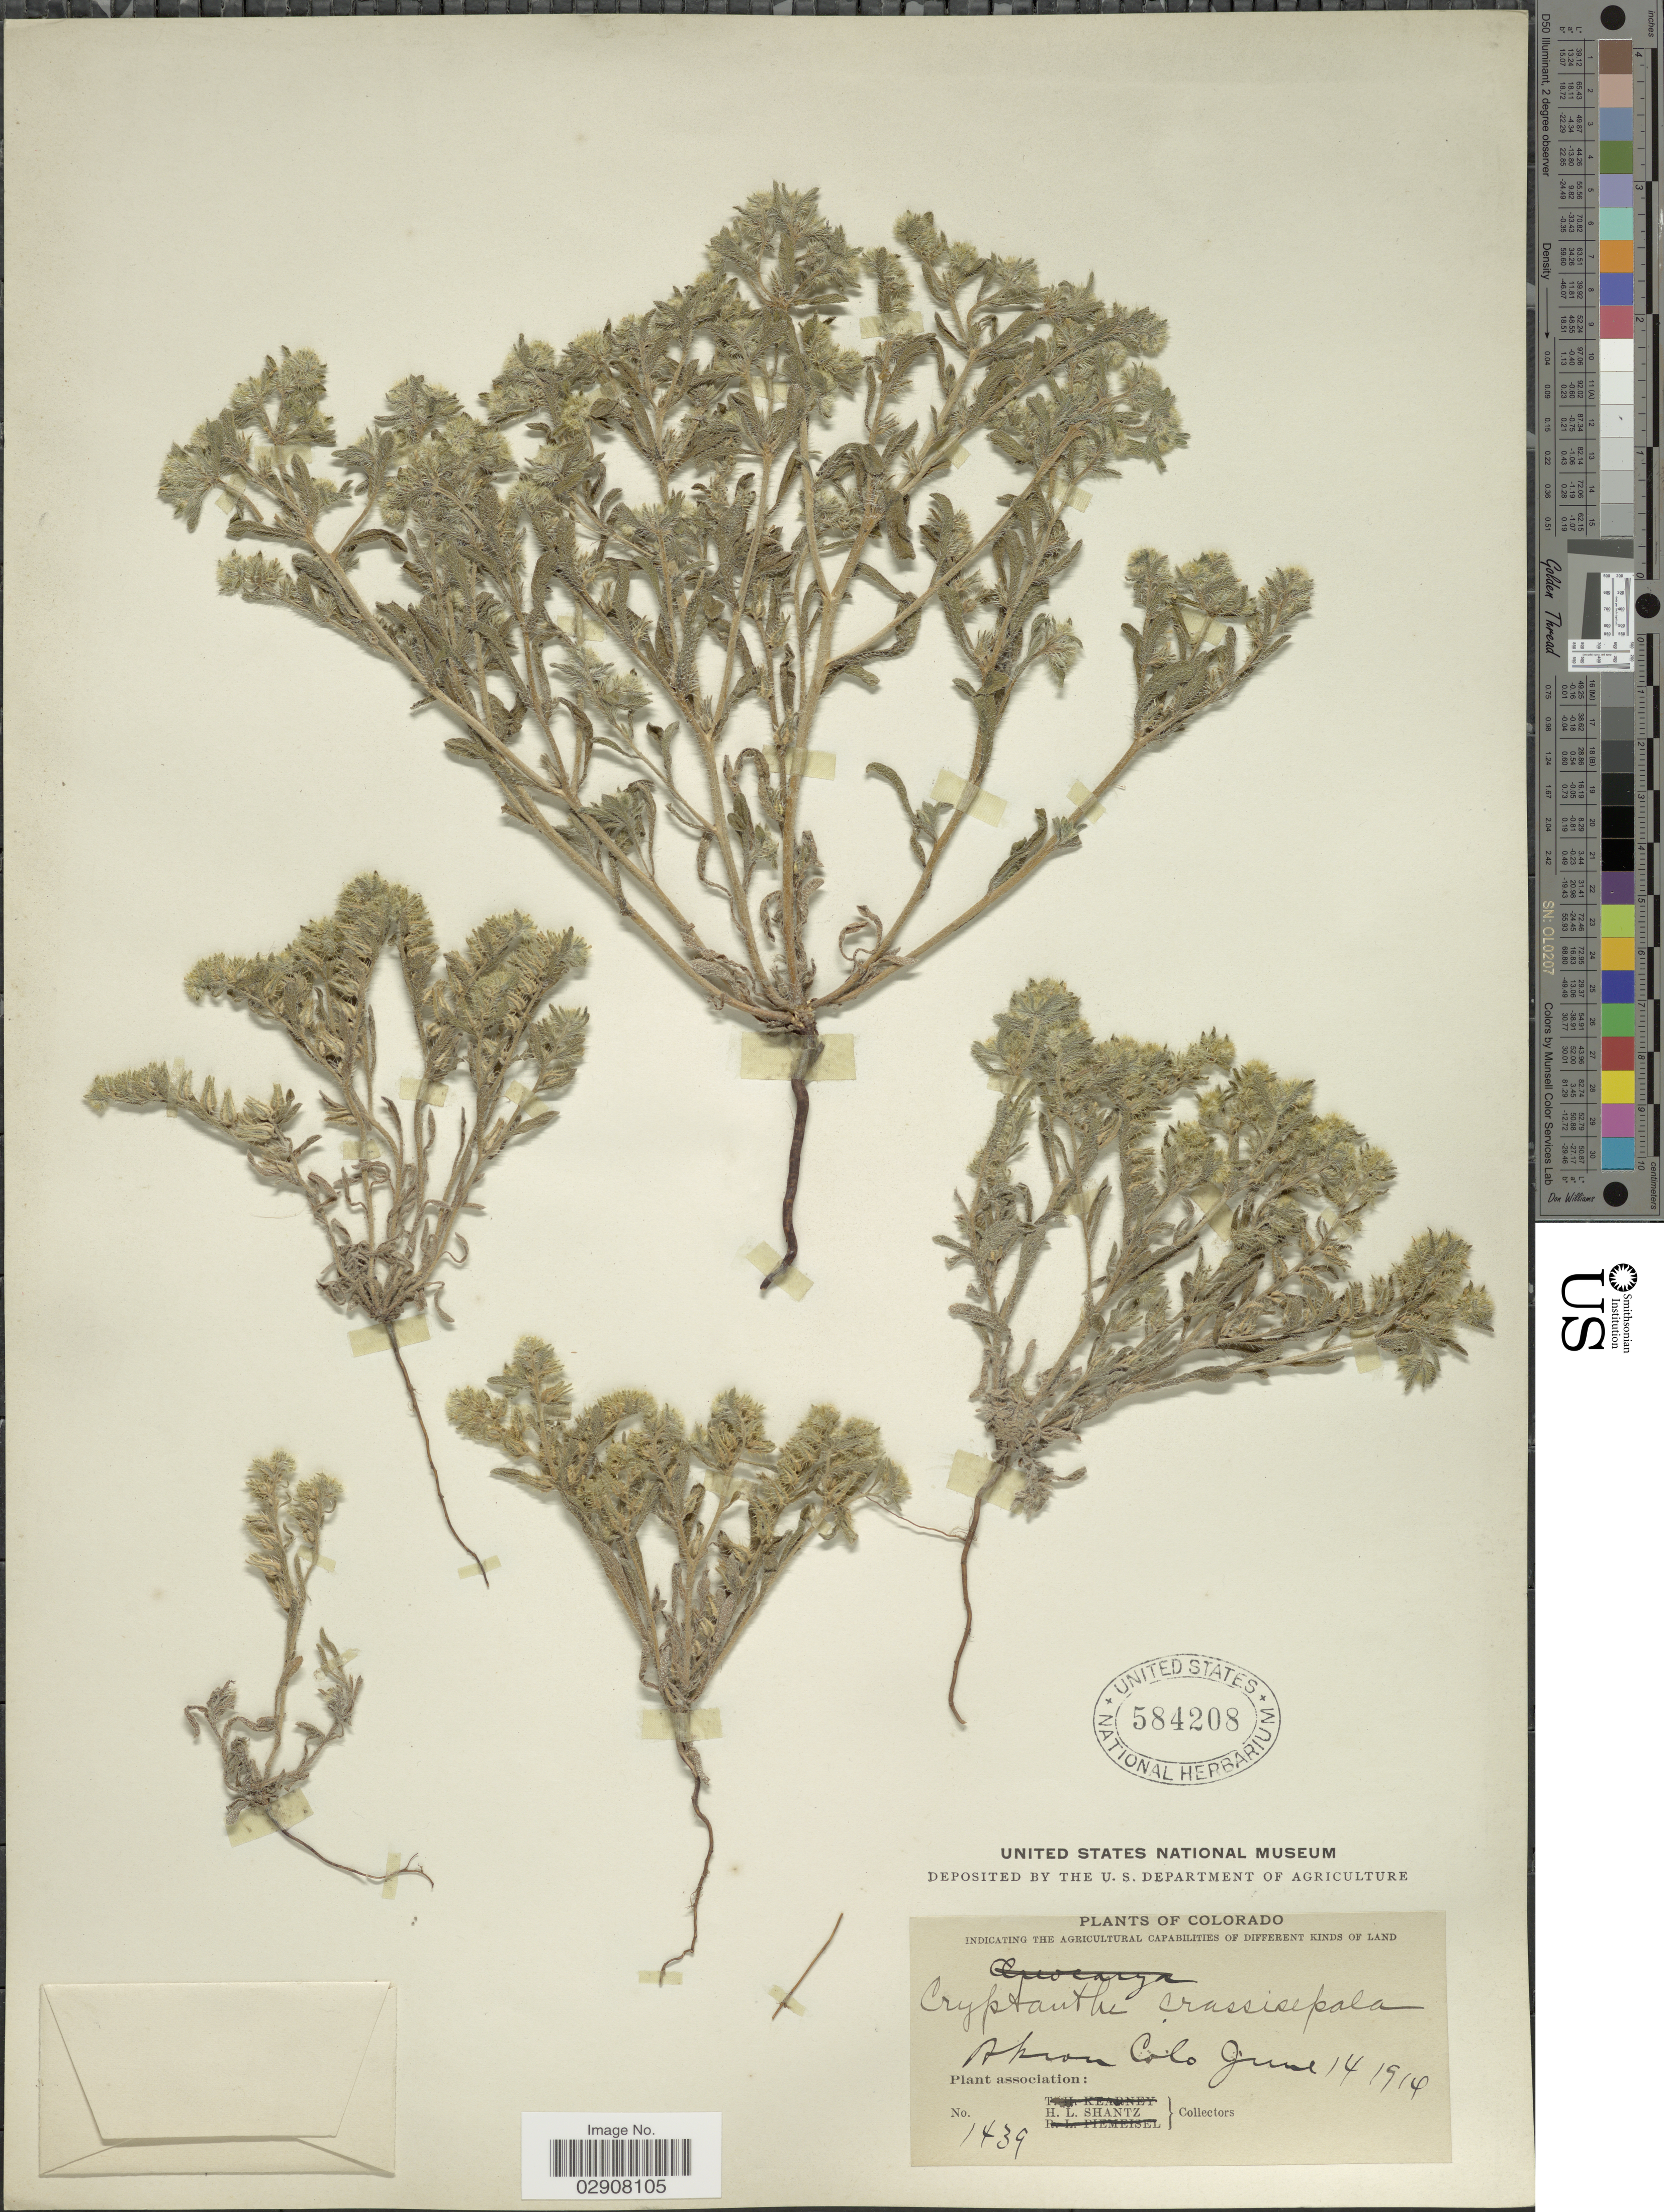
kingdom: Plantae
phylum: Tracheophyta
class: Magnoliopsida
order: Boraginales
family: Boraginaceae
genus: Cryptantha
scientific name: Cryptantha minima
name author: Rydb.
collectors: H. Shantz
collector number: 1439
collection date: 1914-06-14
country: United States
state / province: Colorado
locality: Akron.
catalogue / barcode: US 584208